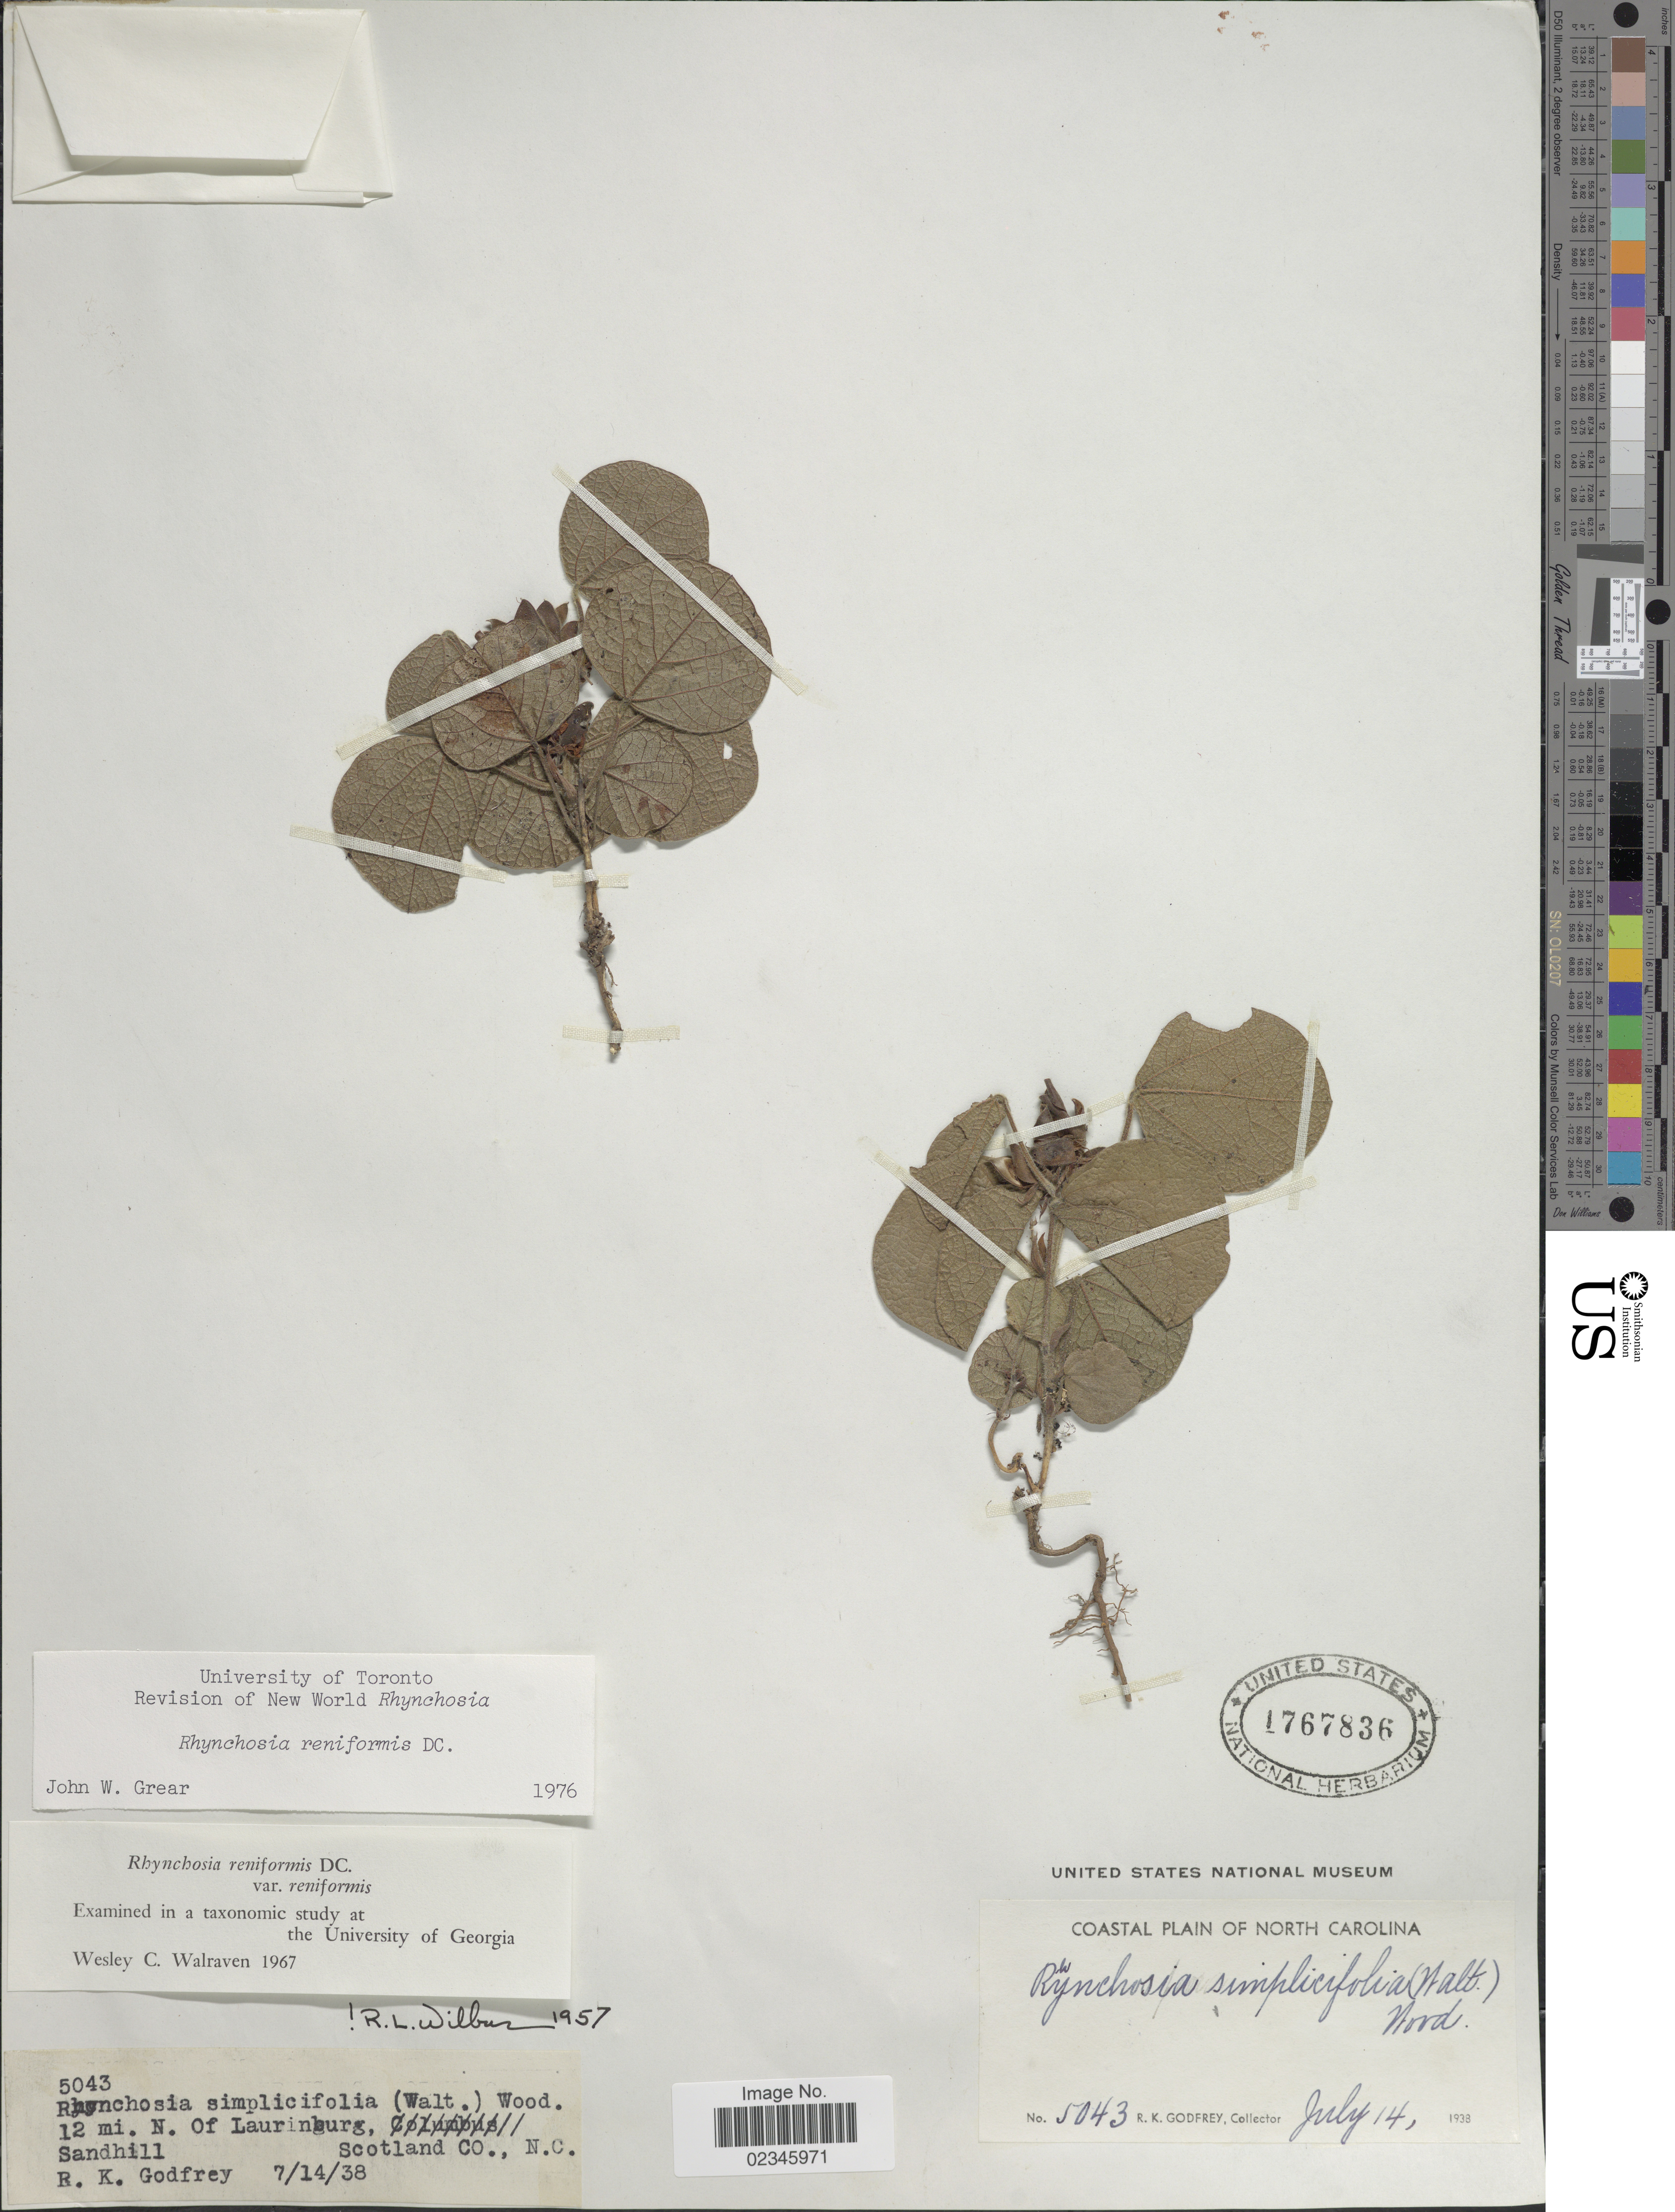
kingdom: Plantae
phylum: Tracheophyta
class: Magnoliopsida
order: Fabales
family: Fabaceae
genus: Rhynchosia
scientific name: Rhynchosia reniformis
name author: DC.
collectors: R. K. Godfrey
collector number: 5043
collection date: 1938-07-14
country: United States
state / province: North Carolina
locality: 12 mi. N. of Lauringburg, sandhill, Scotland Co.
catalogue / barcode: US 1767836